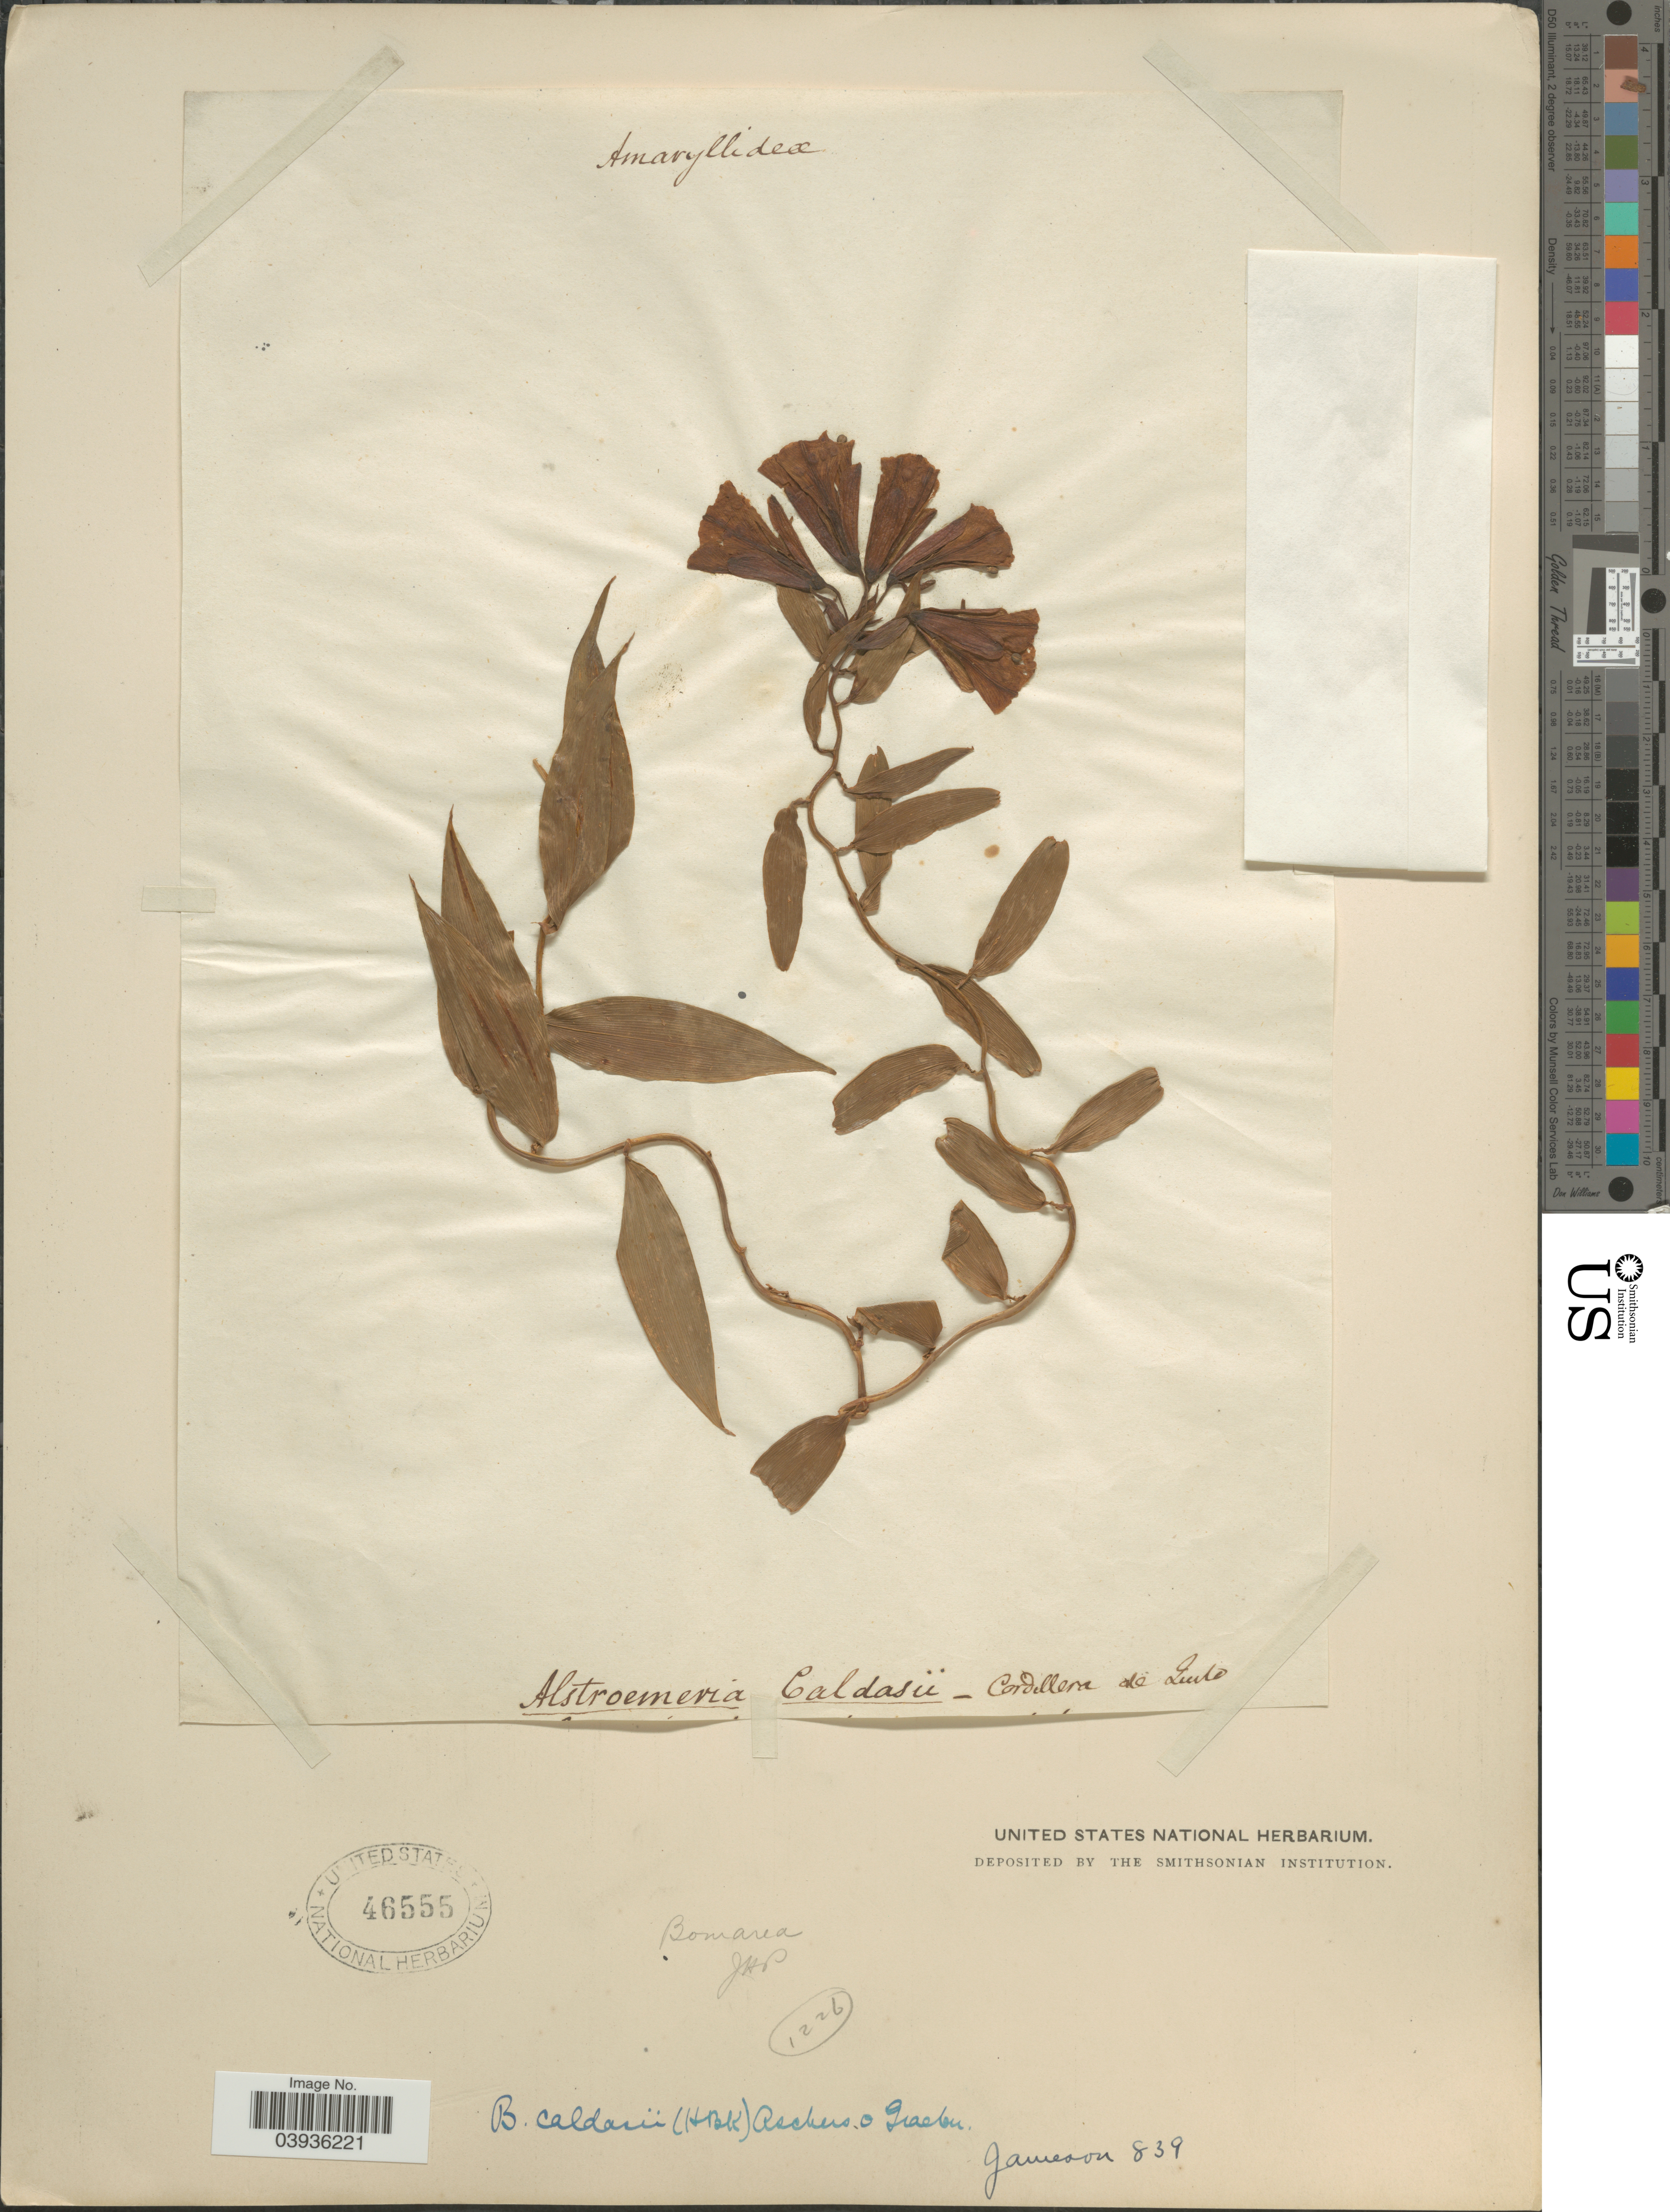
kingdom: Plantae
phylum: Tracheophyta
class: Liliopsida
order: Liliales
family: Alstroemeriaceae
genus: Bomarea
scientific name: Bomarea caldasii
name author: (Kunth) Asch. & Graebener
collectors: -- Jameson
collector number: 839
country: Ecuador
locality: Cordillera de Quito.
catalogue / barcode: US 46555